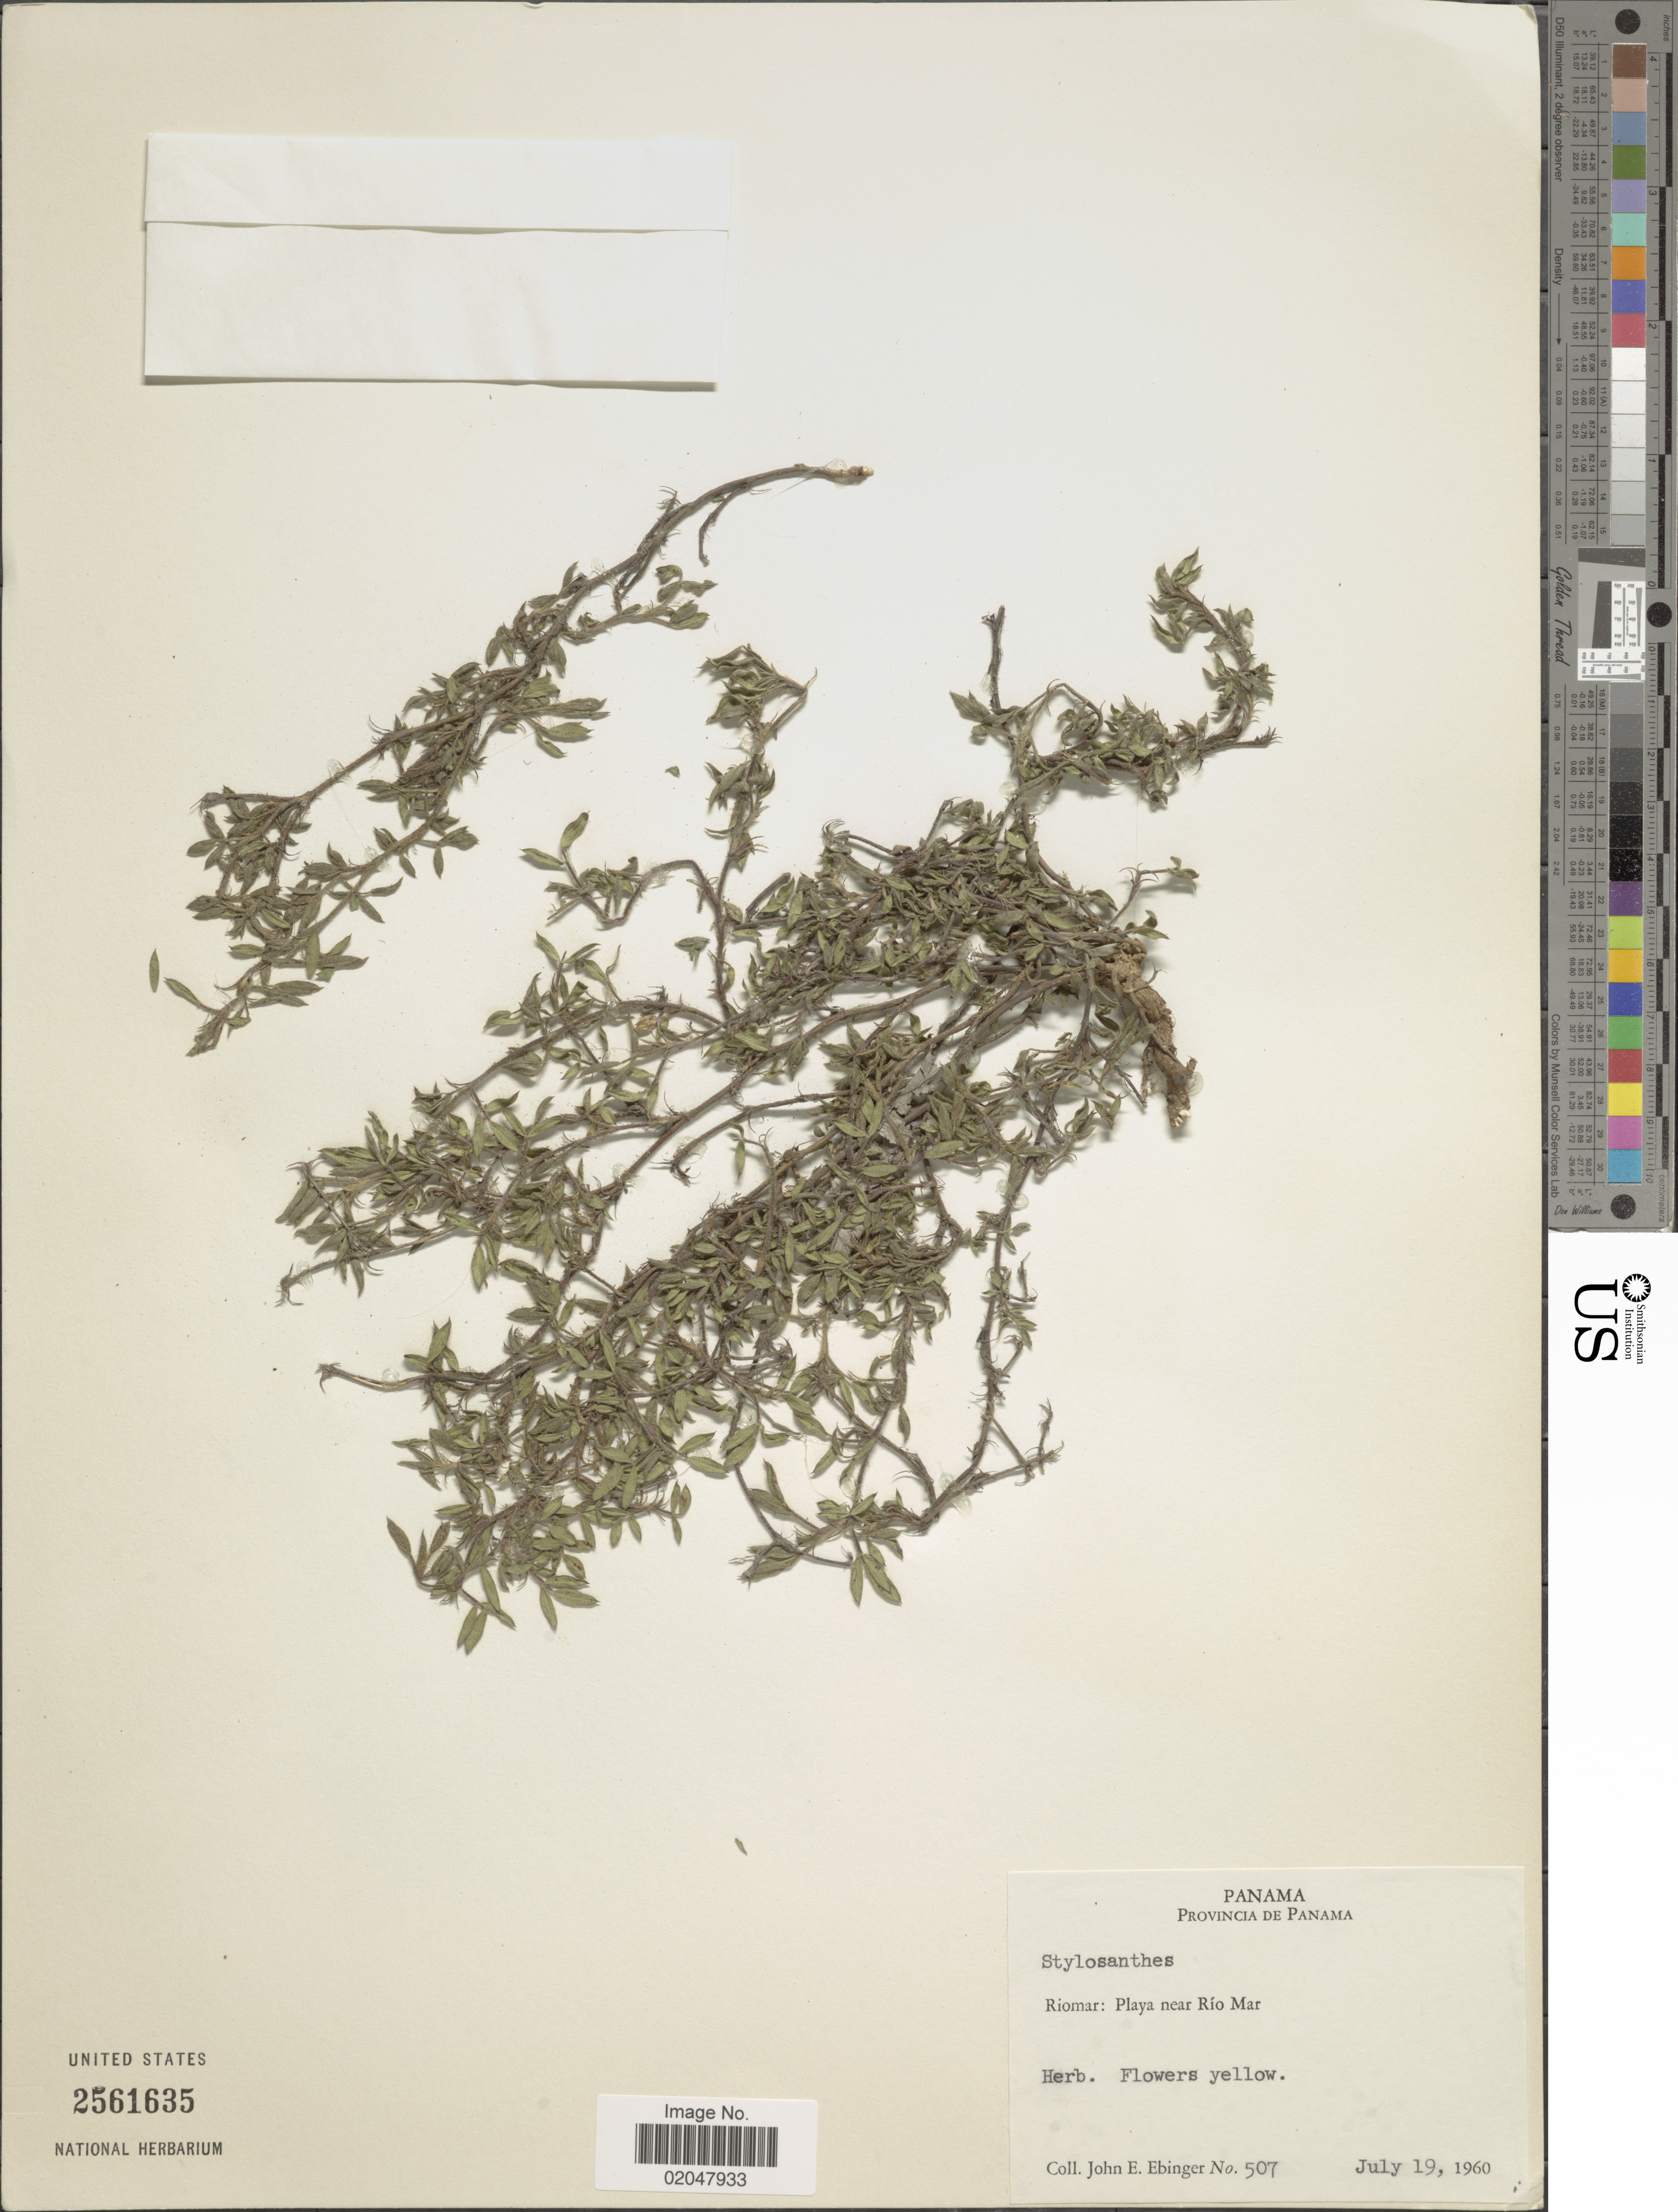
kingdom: Plantae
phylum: Tracheophyta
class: Magnoliopsida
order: Fabales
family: Fabaceae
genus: Stylosanthes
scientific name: Stylosanthes sp.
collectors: J. Ebinger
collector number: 507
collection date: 1960-07-19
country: Panama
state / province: Panamá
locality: Riomar: Playa near Rio Mar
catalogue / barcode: US 2561635